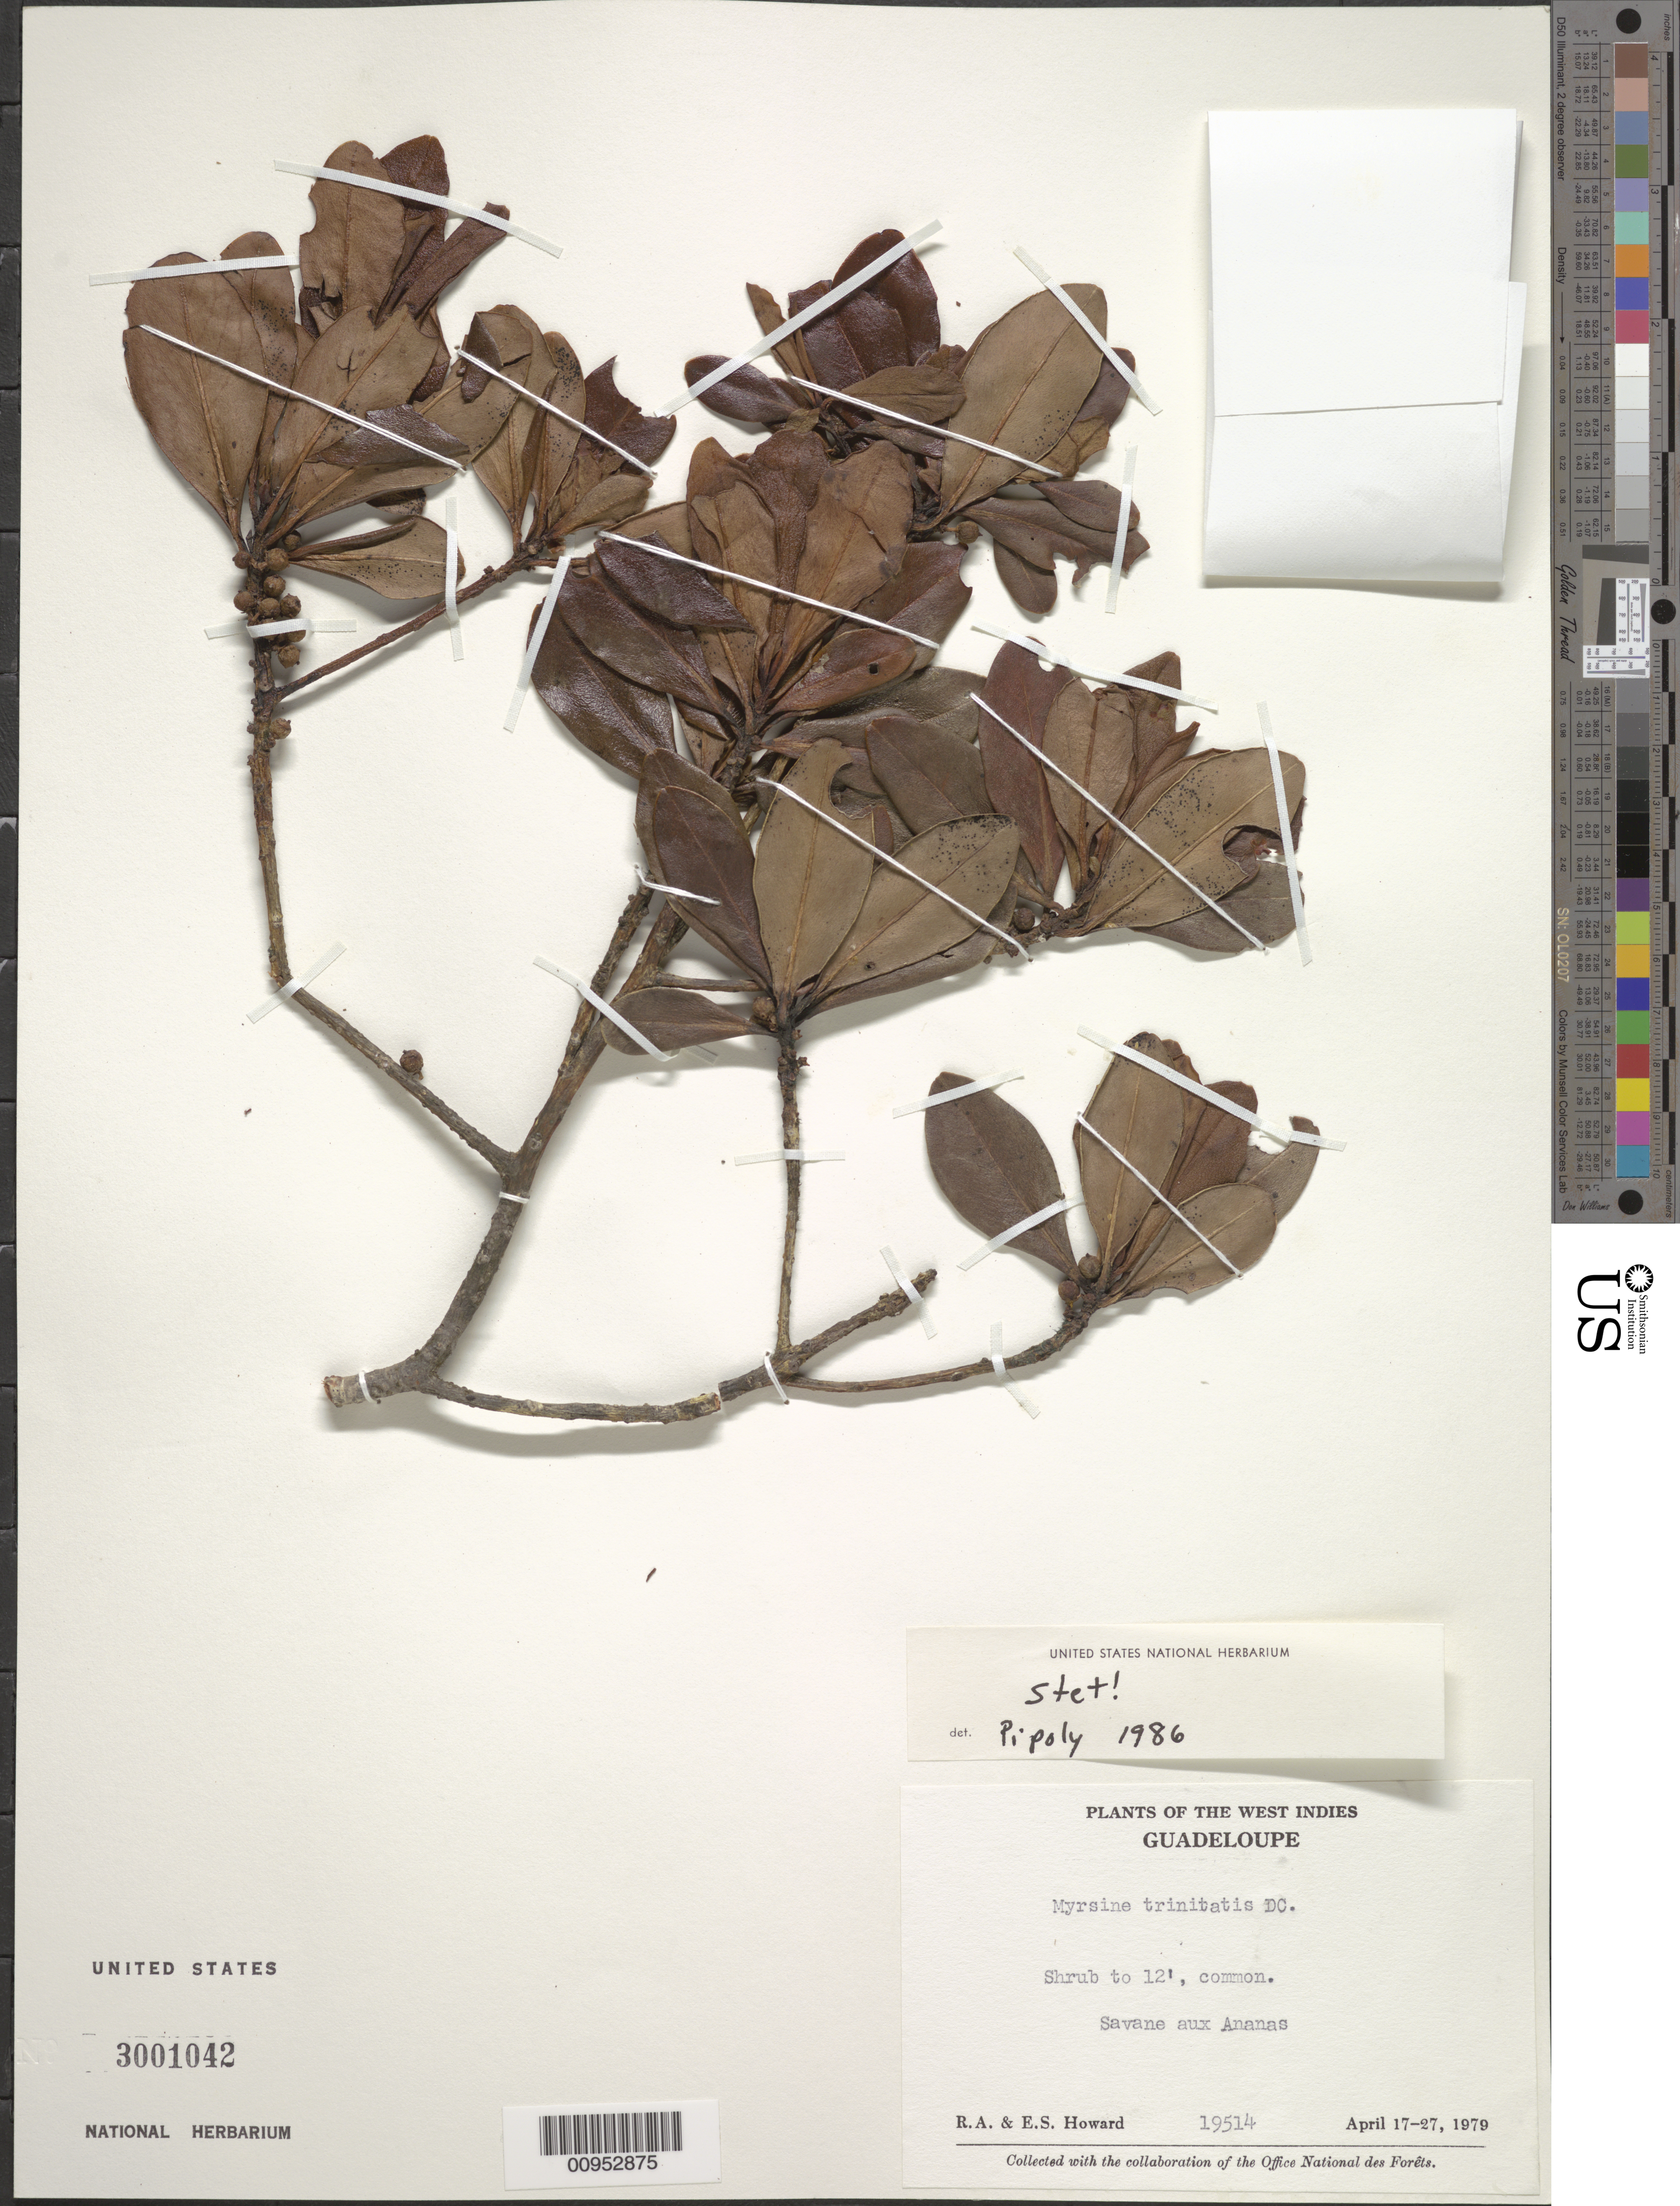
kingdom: Plantae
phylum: Tracheophyta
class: Magnoliopsida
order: Ericales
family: Primulaceae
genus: Myrsine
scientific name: Myrsine trinitatis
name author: A. DC.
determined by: Pipoly, J. J., III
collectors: R. A. Howard & E. S. Howard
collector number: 19514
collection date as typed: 17 Apr 1979 to 27 Apr 1979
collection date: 1979-04-17/1979-04-27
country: Guadeloupe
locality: Savane aux Ananas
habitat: Savane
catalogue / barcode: US 3001042